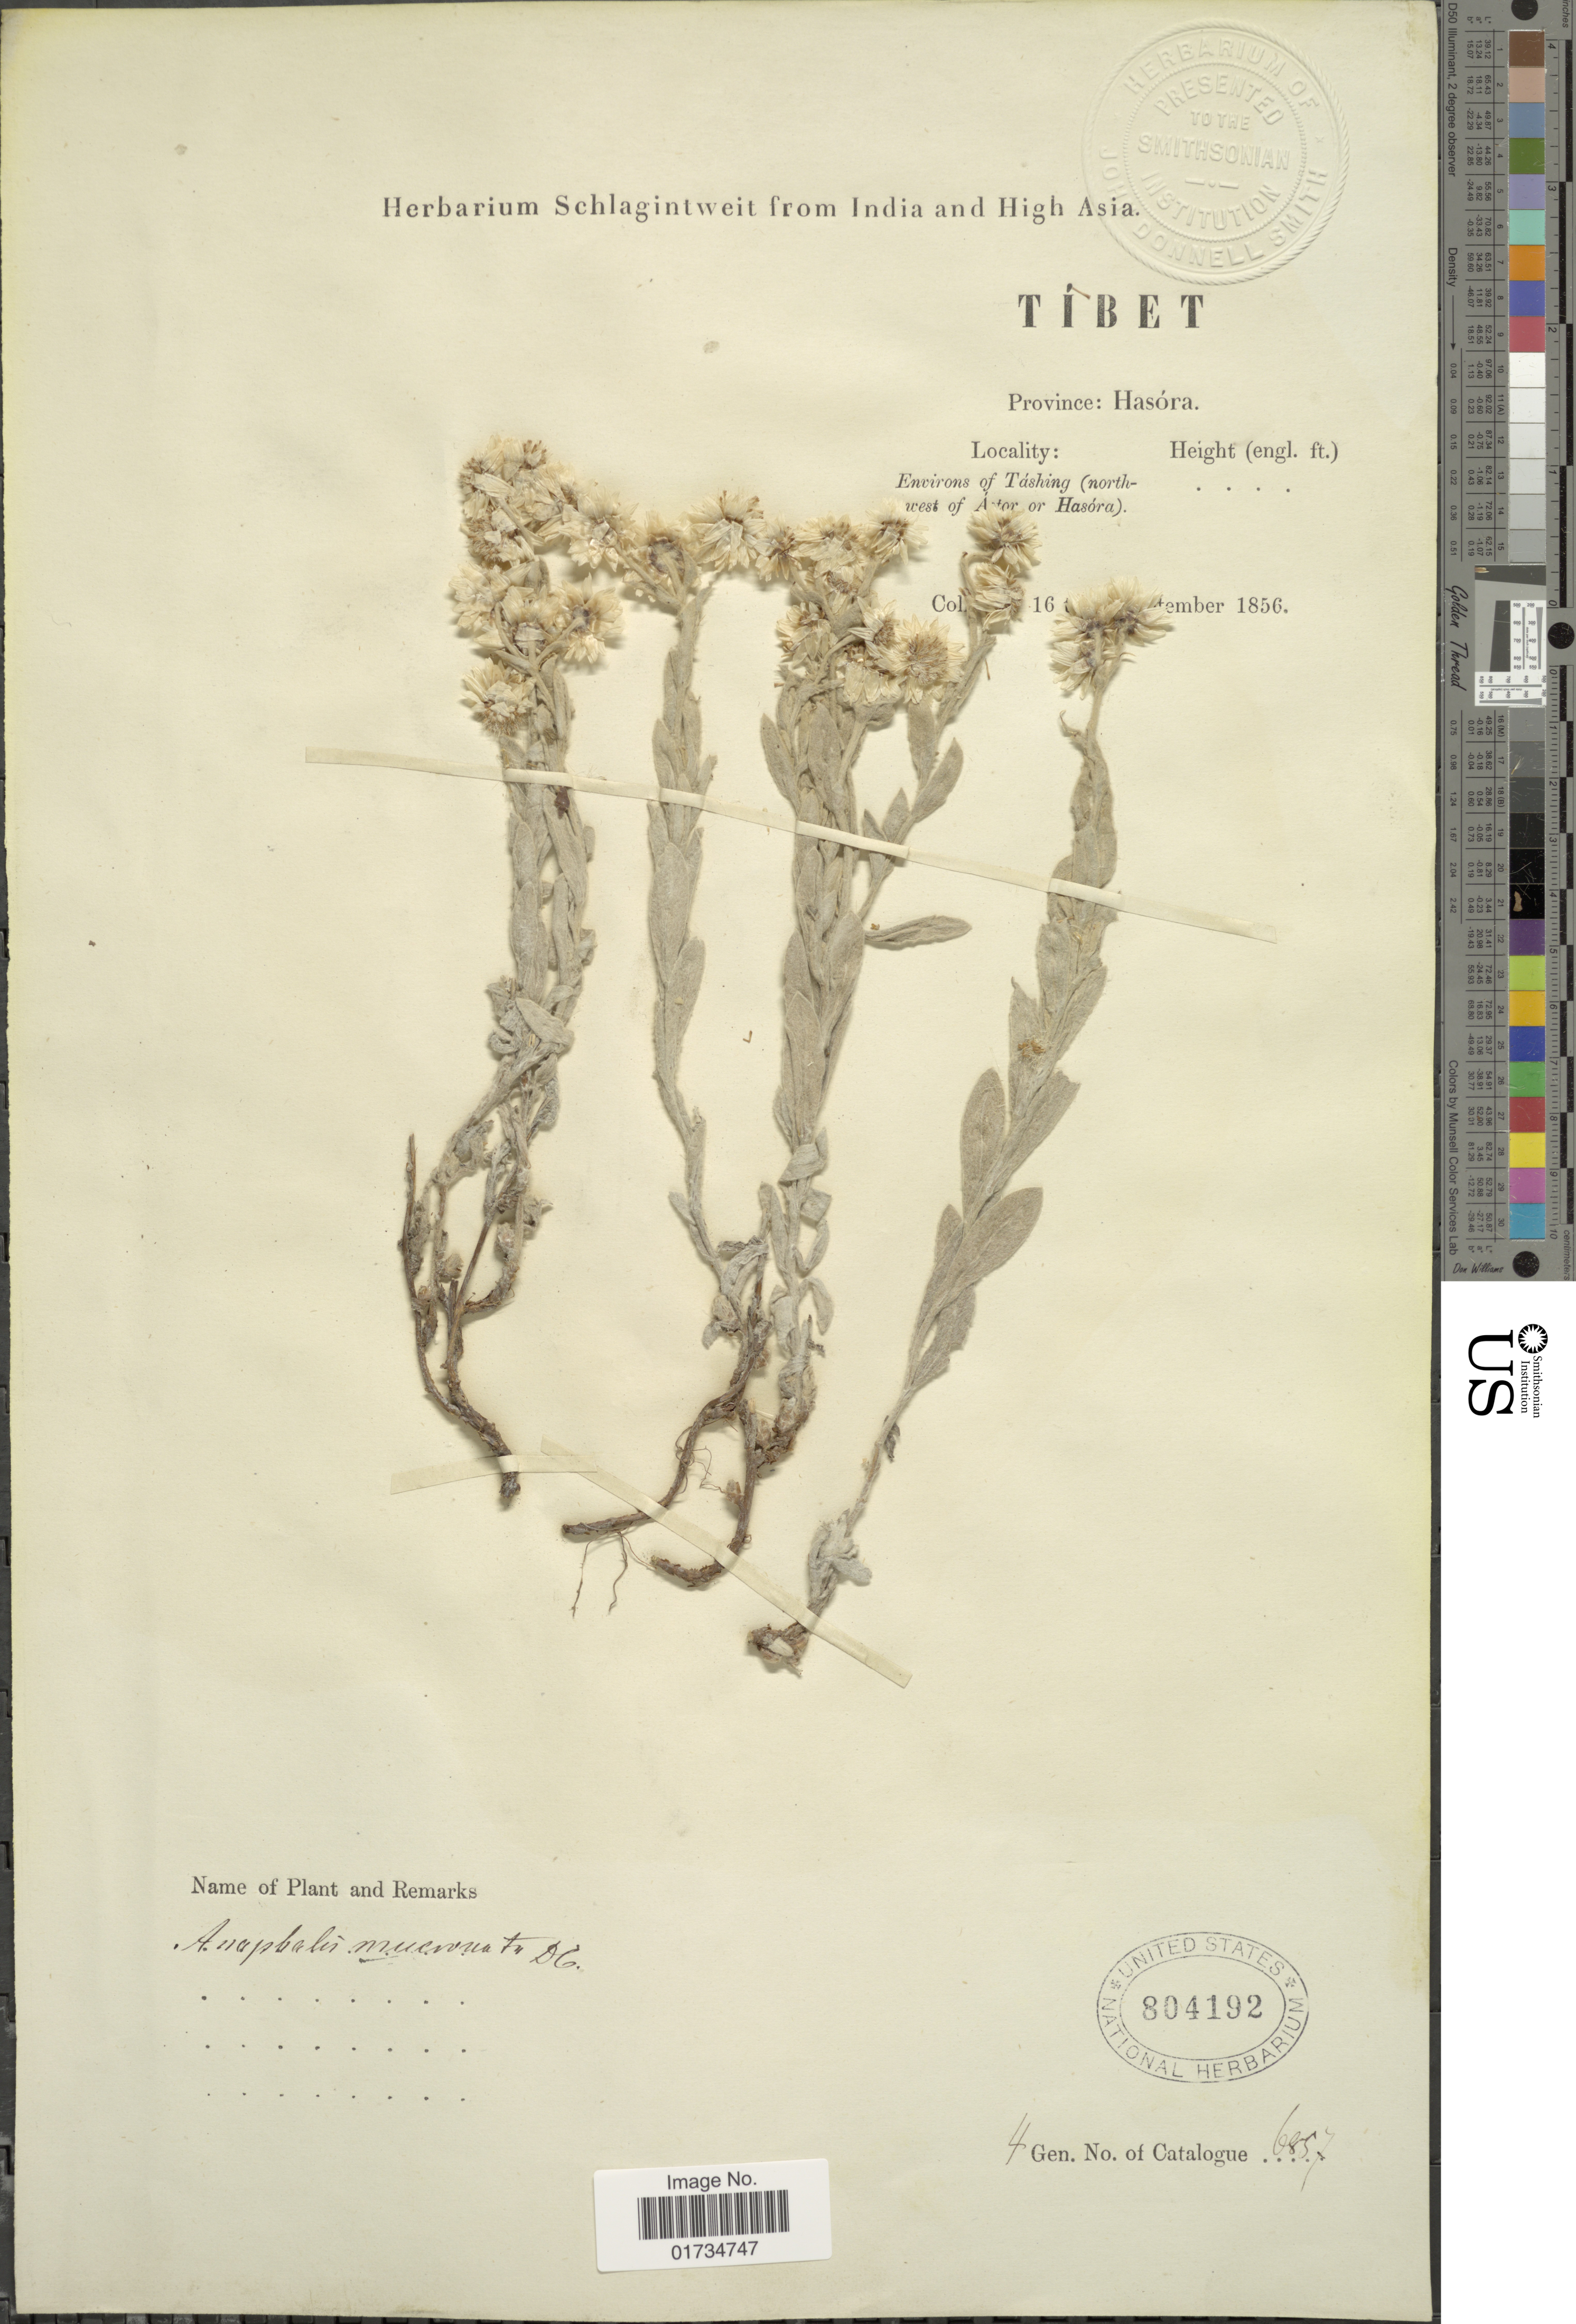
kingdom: Plantae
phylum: Tracheophyta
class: Magnoliopsida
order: Asterales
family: Asteraceae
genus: Anaphalis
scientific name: Anaphalis mucronata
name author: DC.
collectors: ex herb. Schlagintweit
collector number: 6857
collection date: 1856-09-16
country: China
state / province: Xizang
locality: Tibet. Province: Hasora. Environs of Tashing (north-west of Astor or Hasora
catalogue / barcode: US 804192